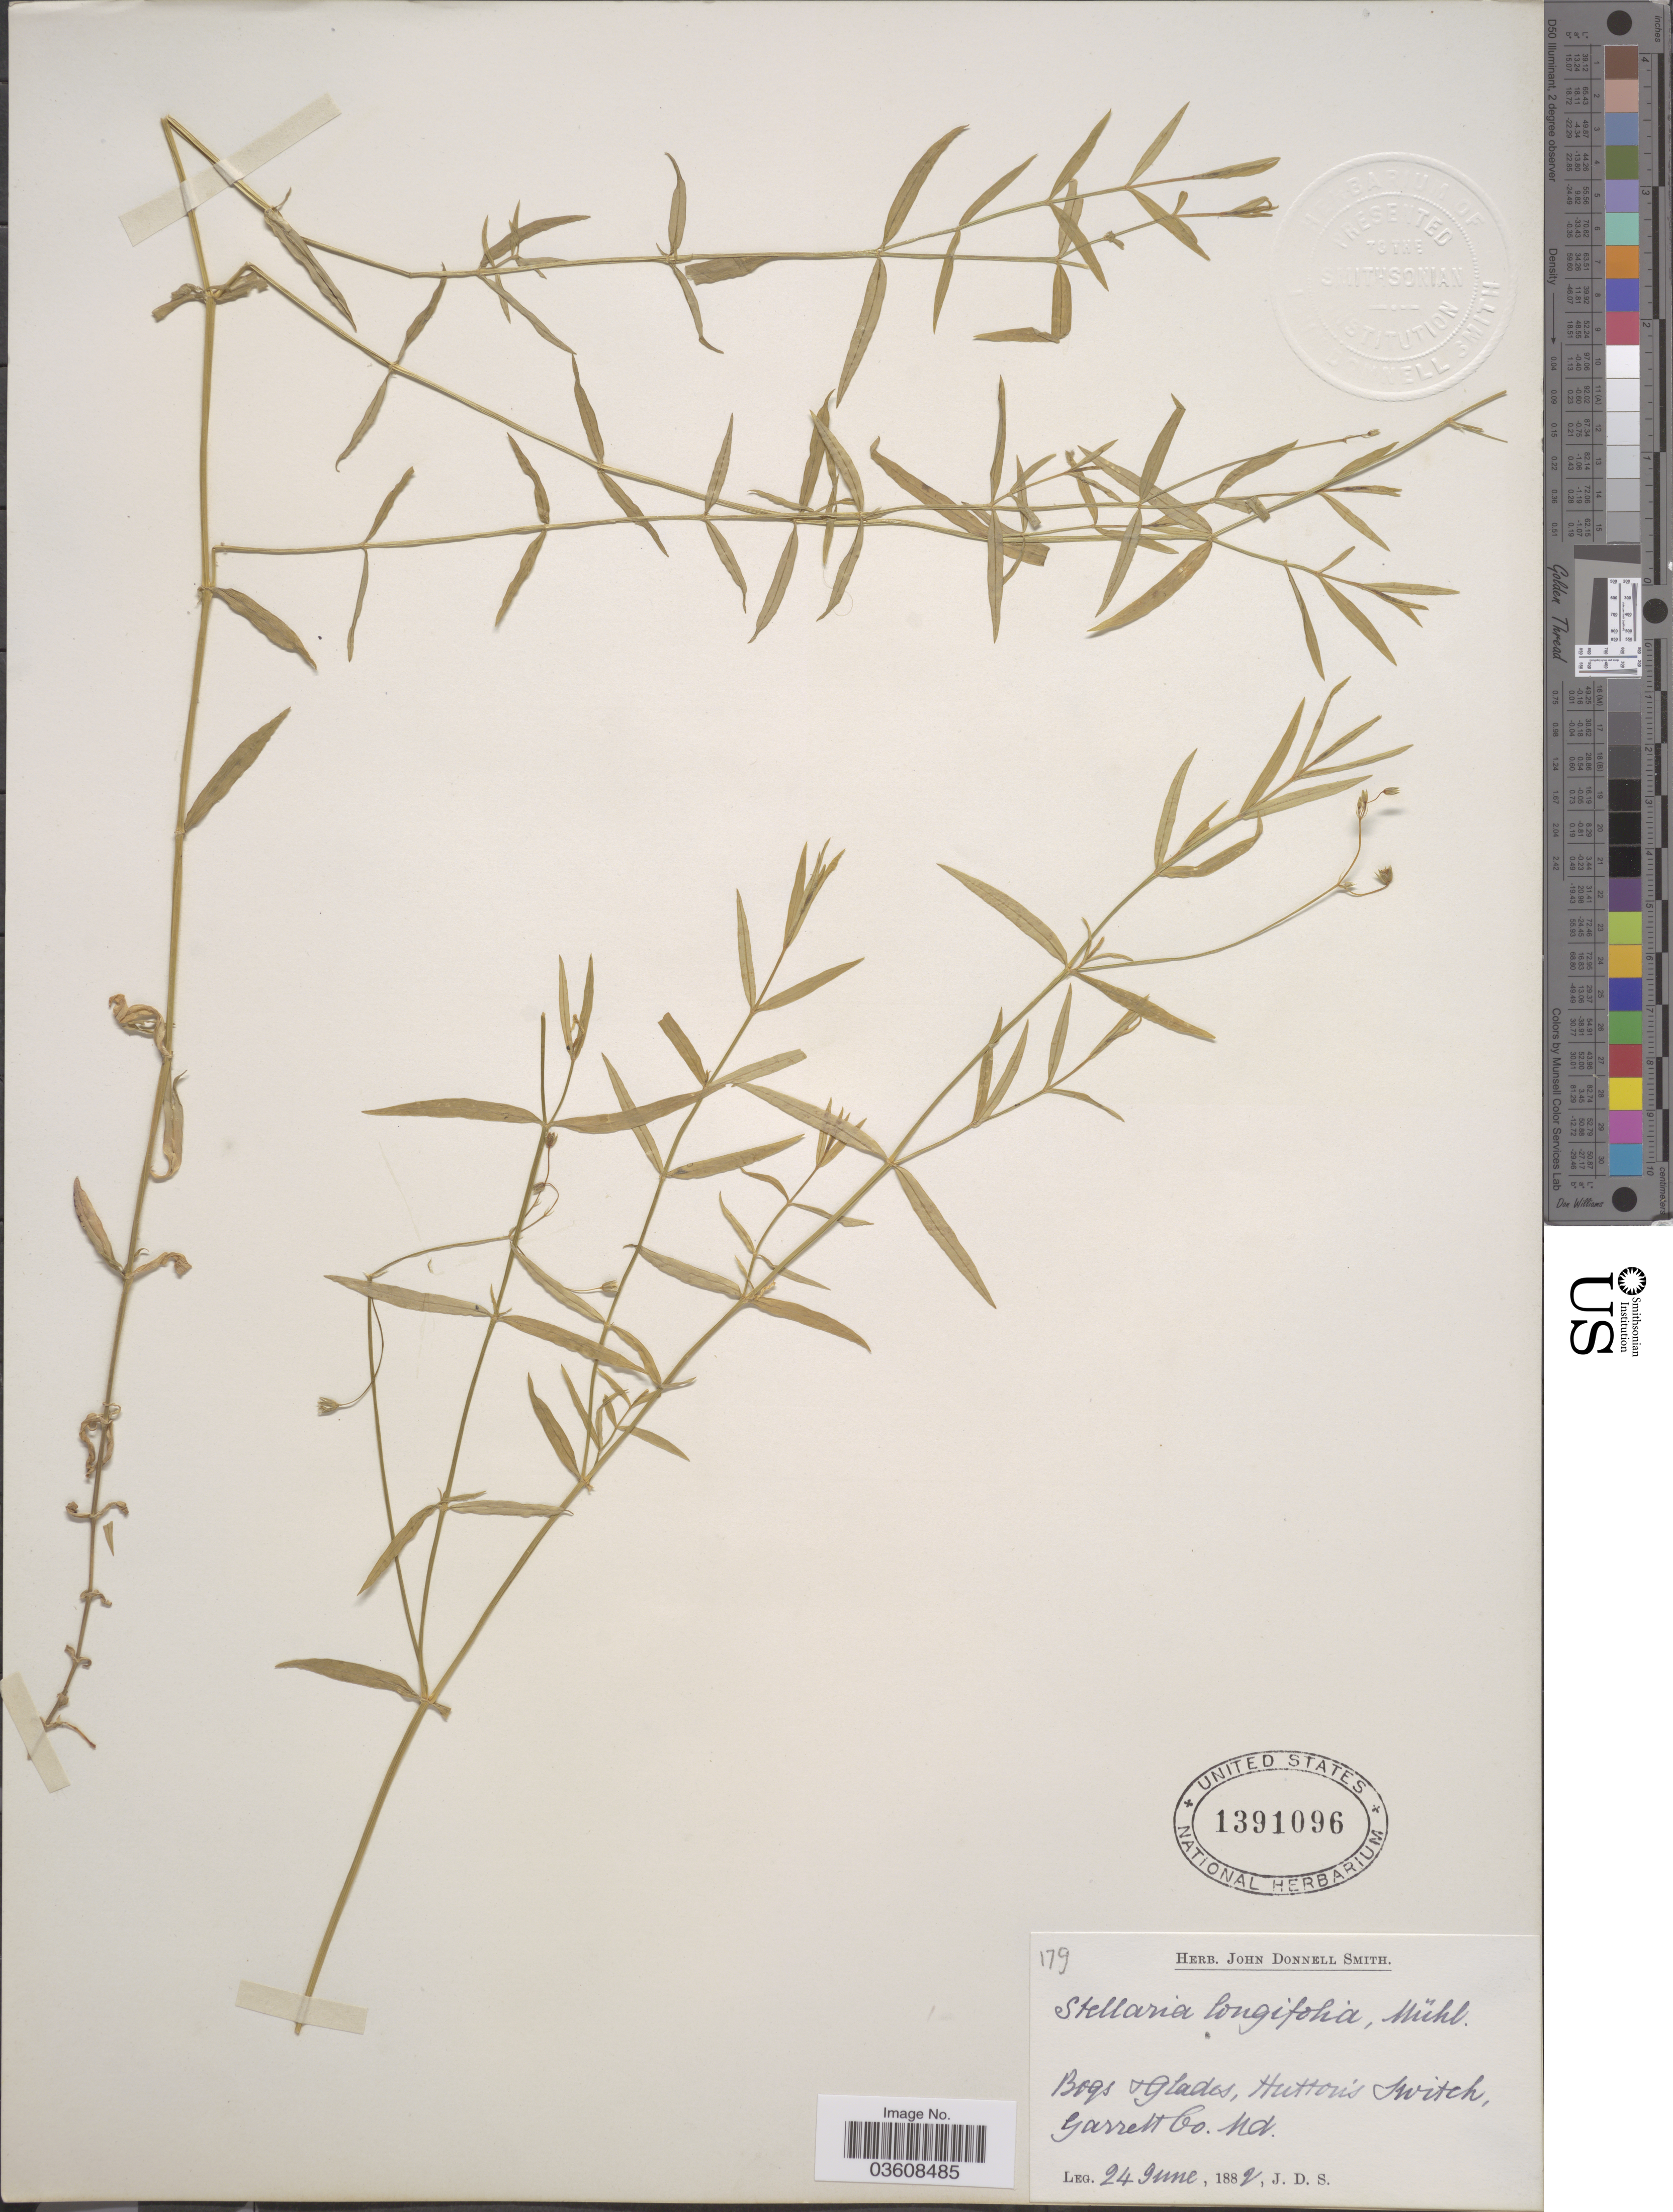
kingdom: Plantae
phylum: Tracheophyta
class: Magnoliopsida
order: Caryophyllales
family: Caryophyllaceae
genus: Stellaria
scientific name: Stellaria longifolia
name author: Muhl. ex Willd.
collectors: J. Donnell Smith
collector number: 179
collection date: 1882-06-24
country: United States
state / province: Maryland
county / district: Garrett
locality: Hutton's Switch, Garrett Co.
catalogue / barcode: US 1391096